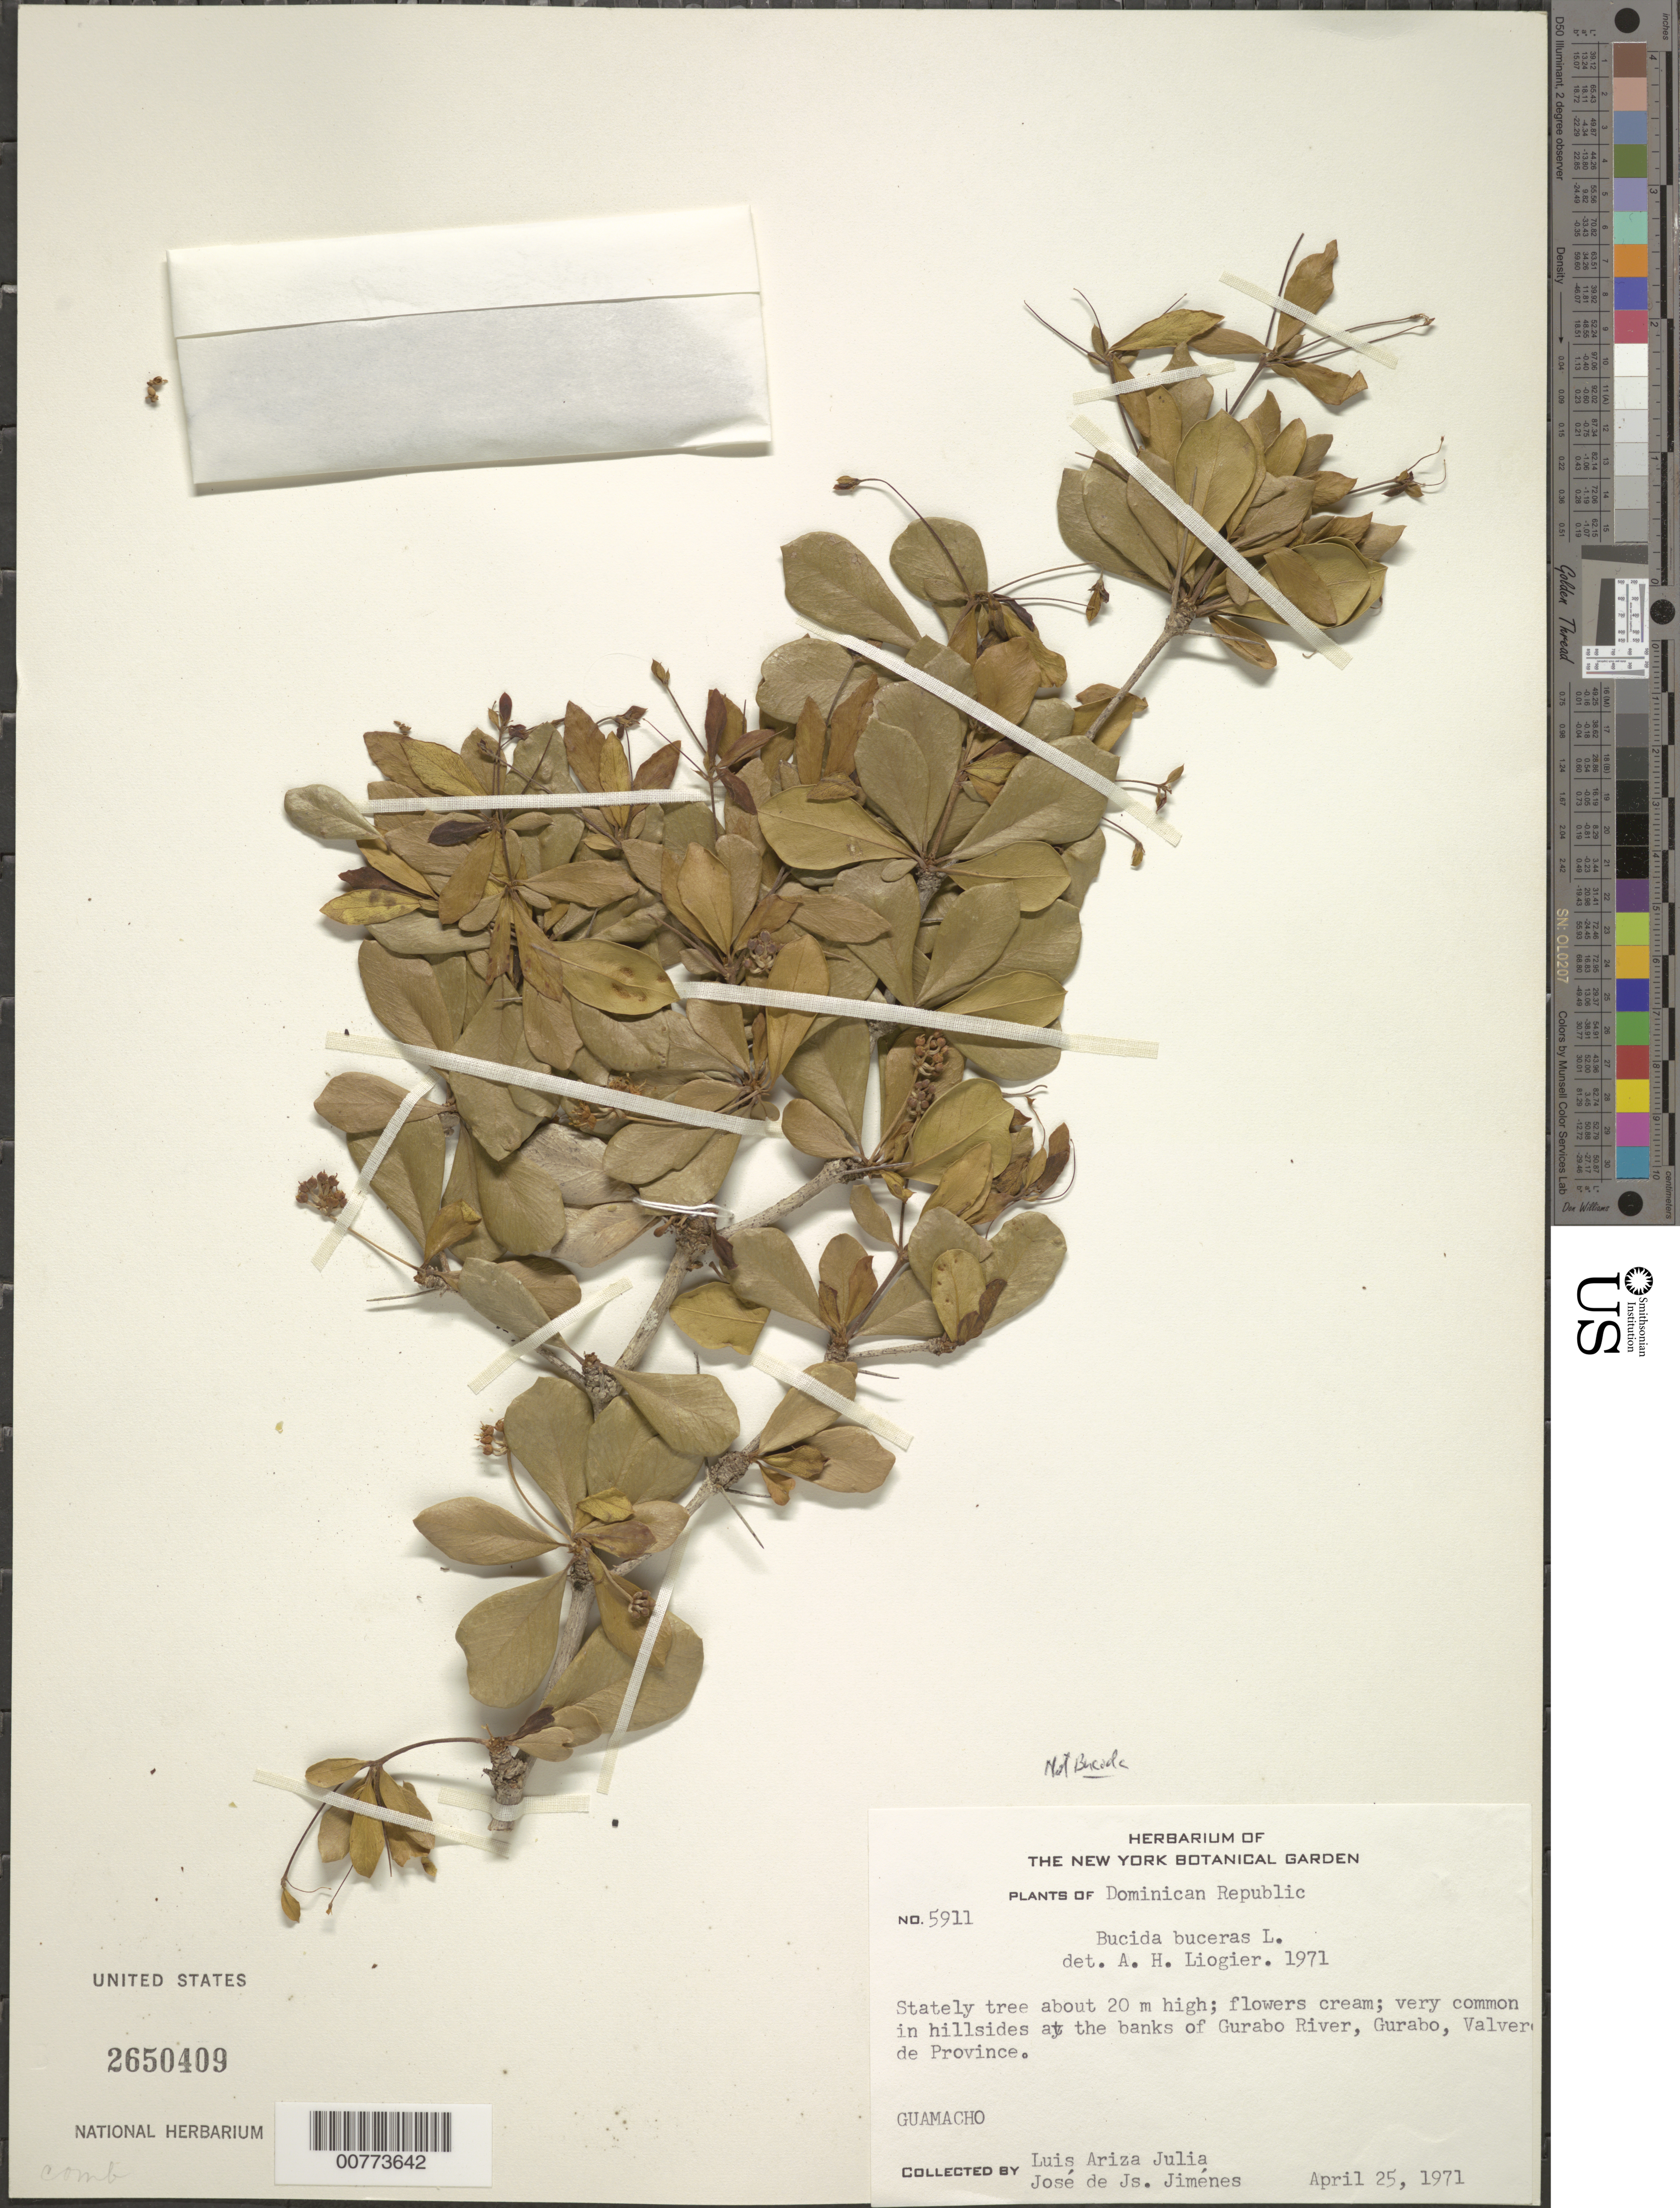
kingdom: Plantae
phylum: Tracheophyta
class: Magnoliopsida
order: Myrtales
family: Combretaceae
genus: Terminalia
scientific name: Terminalia buceras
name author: (L.) C. Wright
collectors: L. Ariza-Julia & J. J. Jiménez Almonte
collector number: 5911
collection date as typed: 25 Apr 1971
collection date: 1971-04-25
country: Dominican Republic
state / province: Valverde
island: Hispaniola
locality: Gurabo, Gurabo River.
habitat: Banks of river.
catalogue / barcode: US 2650409